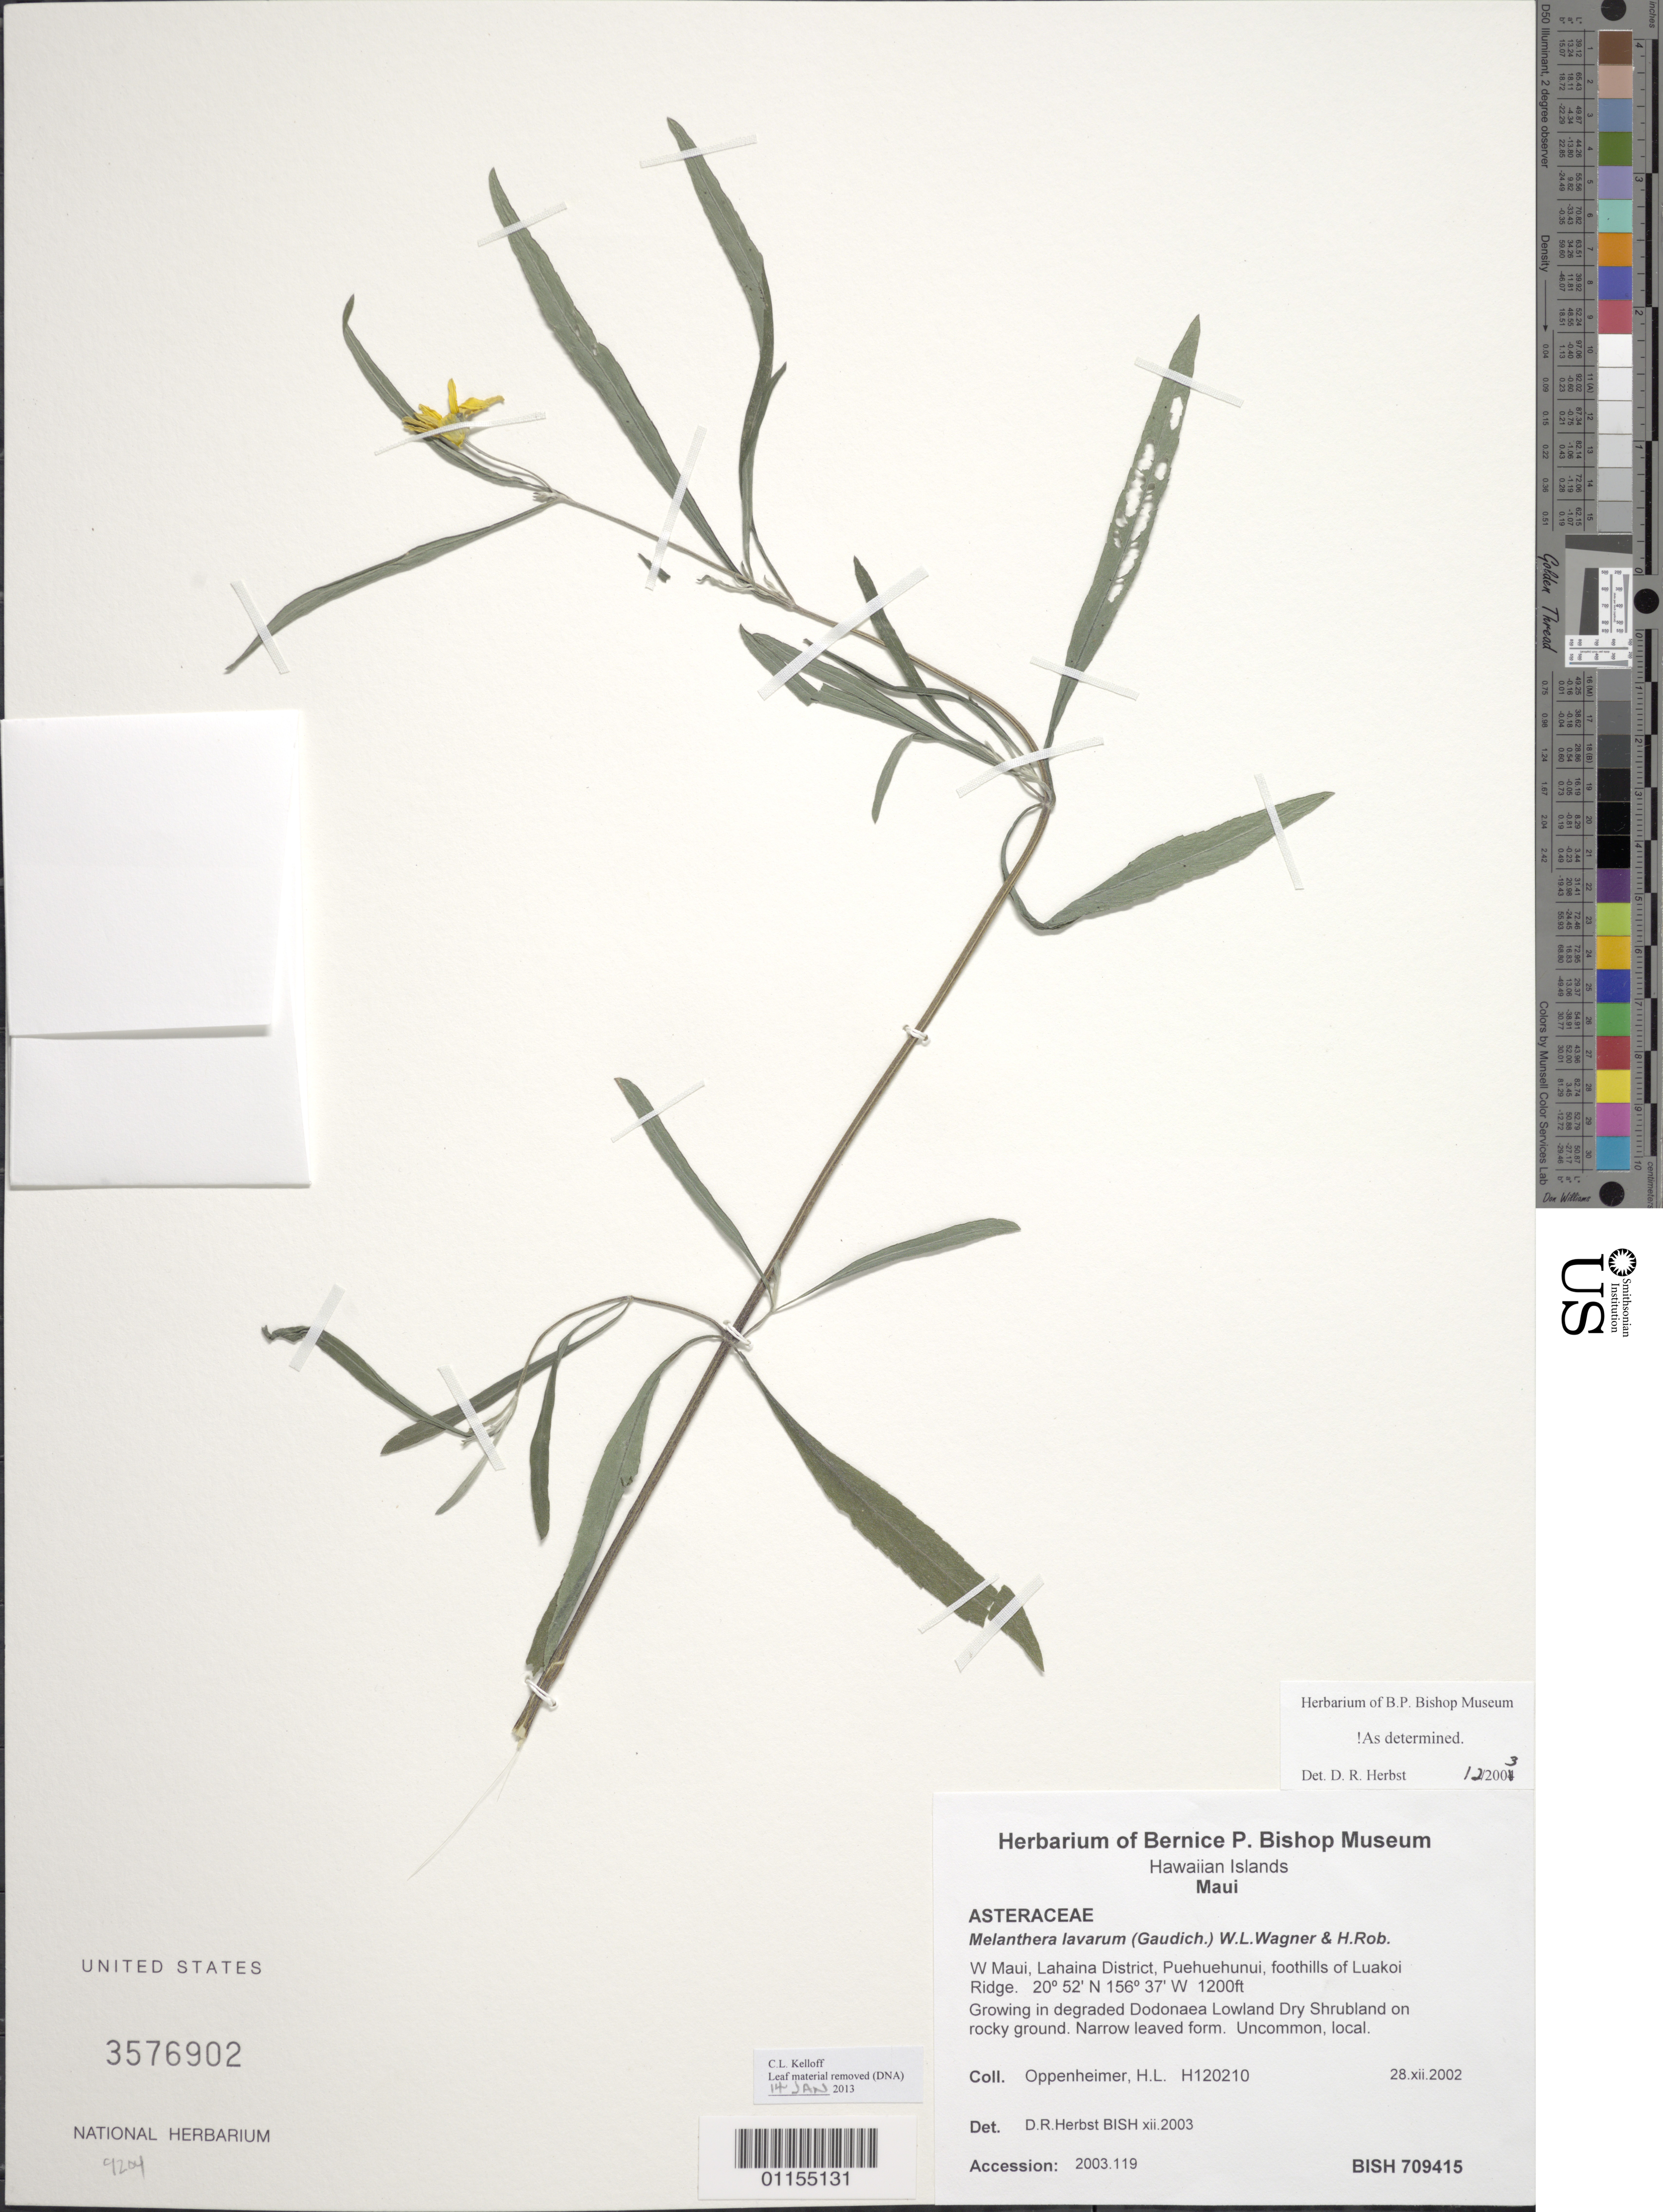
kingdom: Plantae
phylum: Tracheophyta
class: Magnoliopsida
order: Asterales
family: Asteraceae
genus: Wollastonia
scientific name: Wollastonia lavarum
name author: (Gaudich.) Orchard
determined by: Wagner, W. L., (BOT), Smithsonian Institution - National Museum of Natural History (UNITED STATES)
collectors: H. L. Oppenheimer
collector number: H20210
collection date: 2002-12-28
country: United States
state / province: Hawaii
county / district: Maui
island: Maui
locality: W. Maui, Lahaina District, Puehuehunui, foothills of Luakoi Ridge.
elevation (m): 366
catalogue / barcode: US 3576902